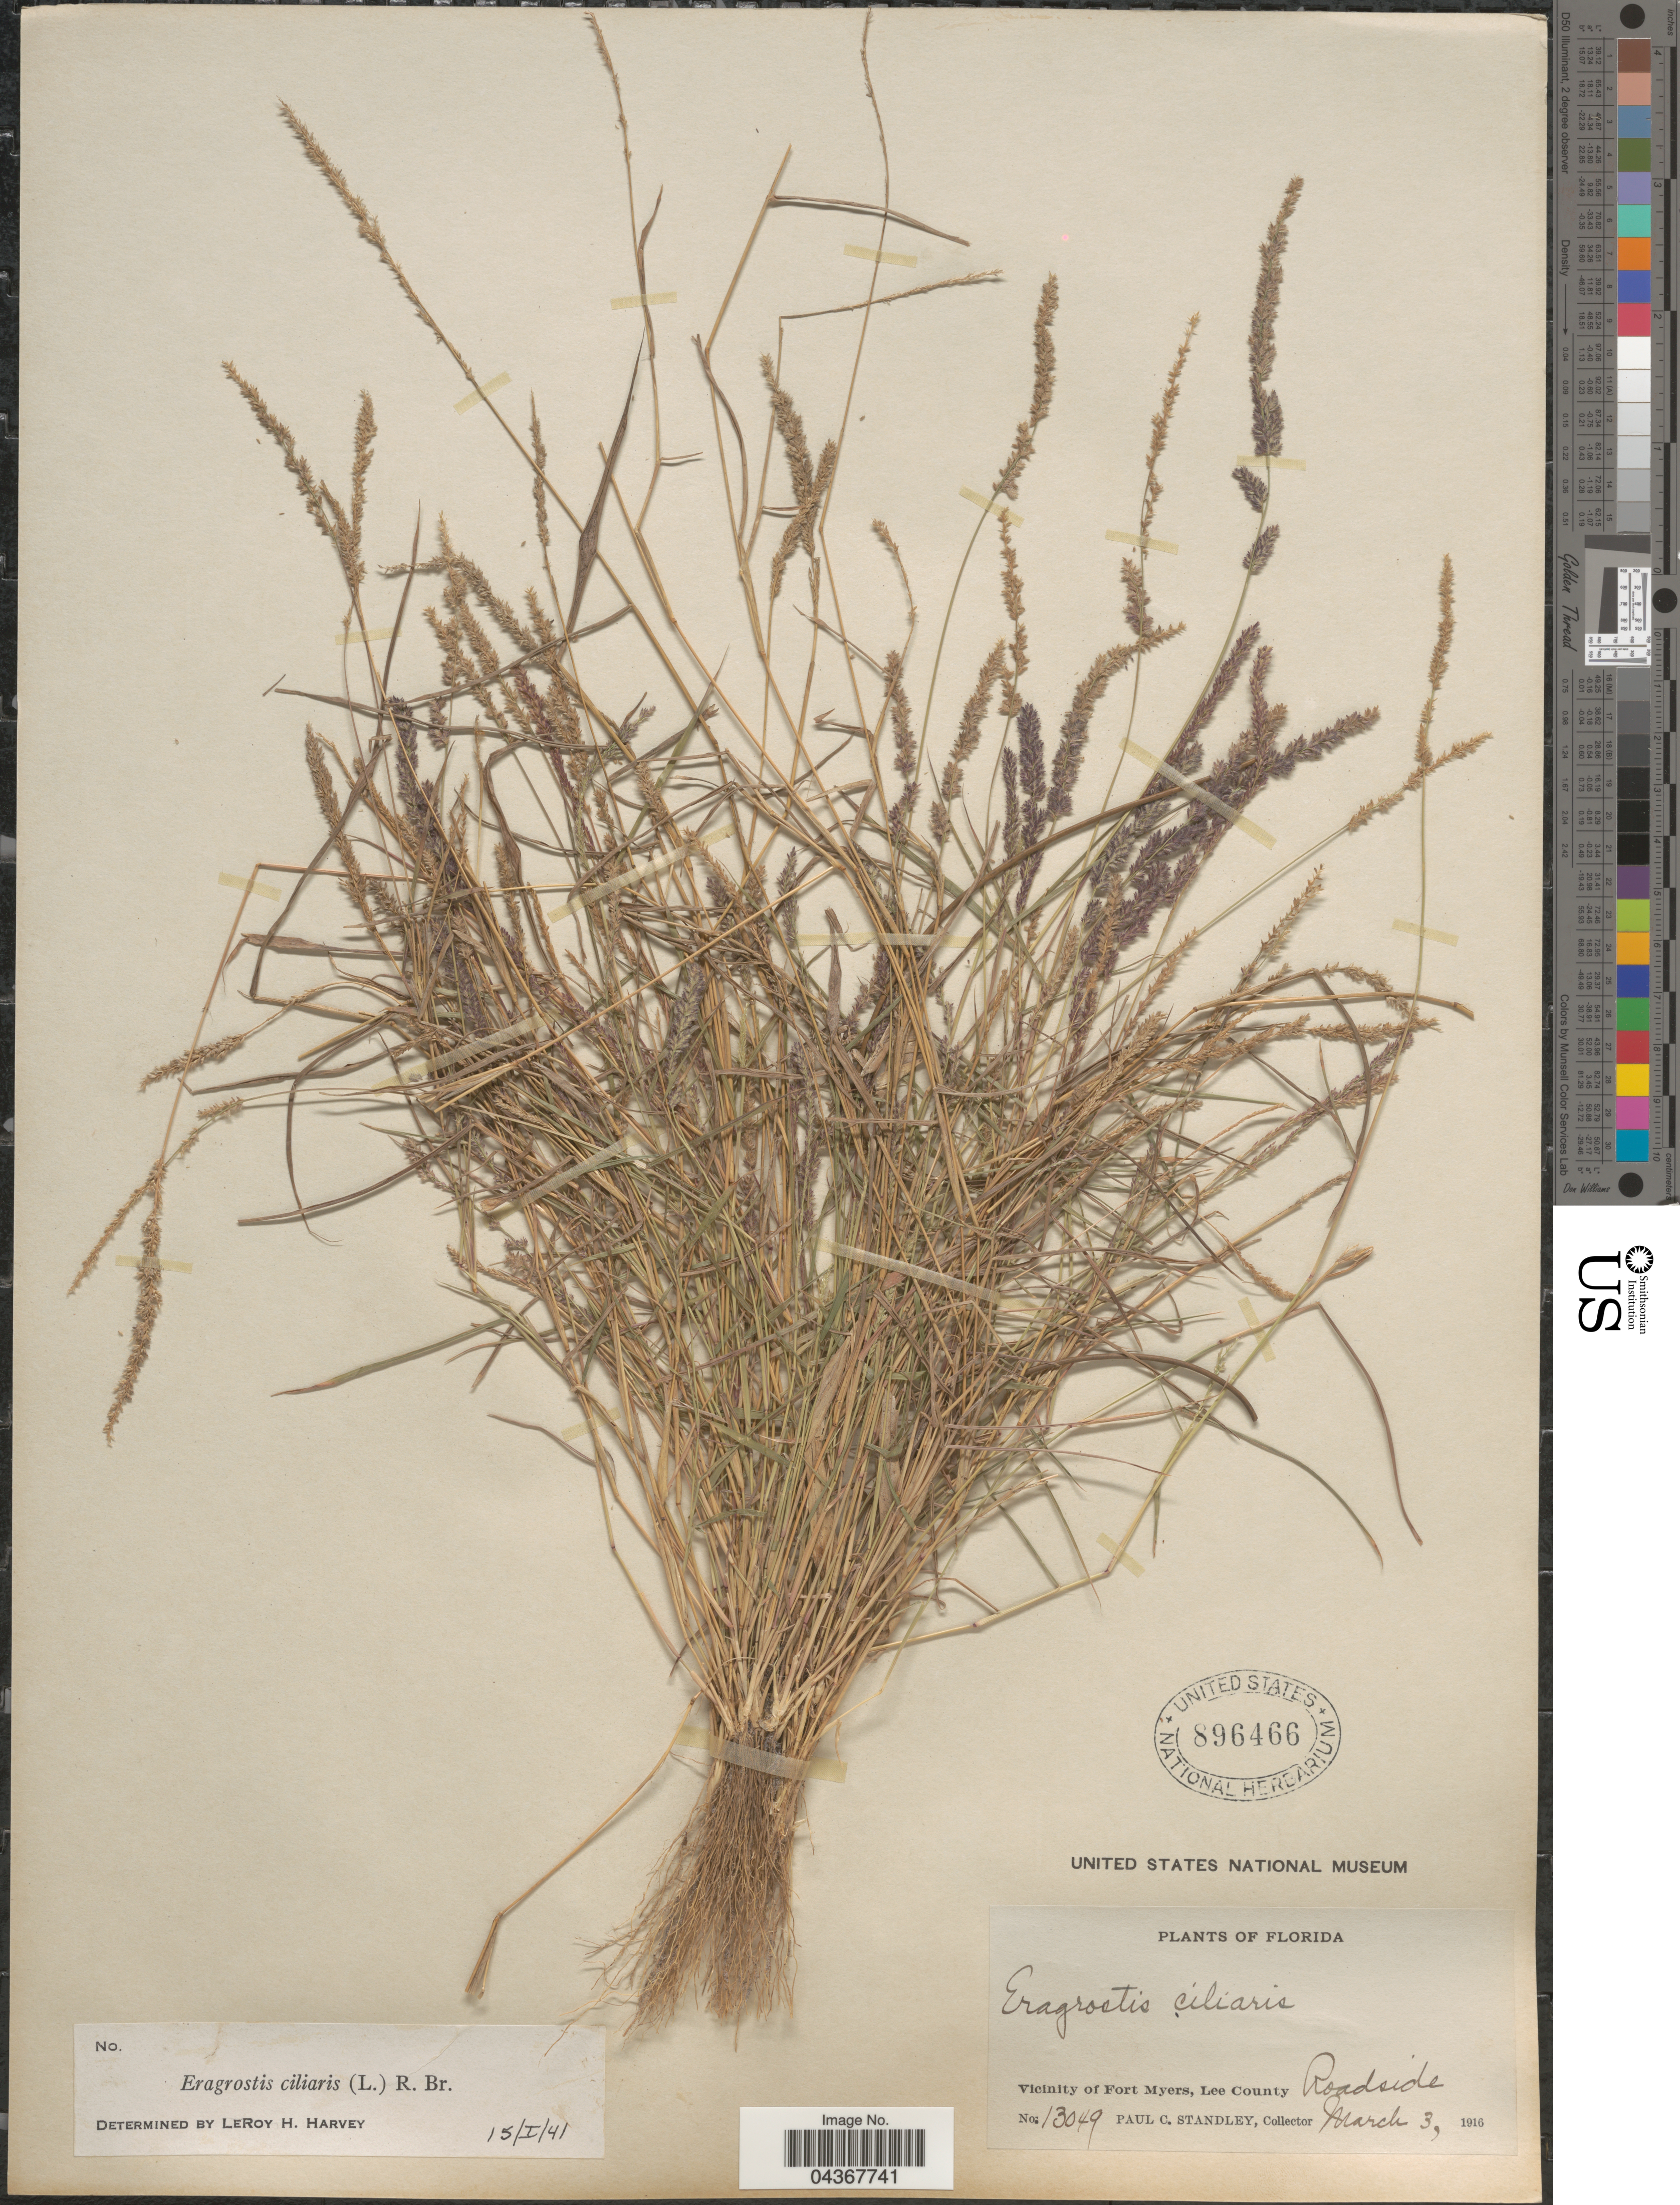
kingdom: Plantae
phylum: Tracheophyta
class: Liliopsida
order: Poales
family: Poaceae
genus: Eragrostis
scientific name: Eragrostis ciliaris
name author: (L.) R. Br.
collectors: P. C. Standley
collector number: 13049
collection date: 1916-03-03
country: United States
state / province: Florida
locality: Vicinity of Fort Myers, Lee County.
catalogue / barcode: US 896466